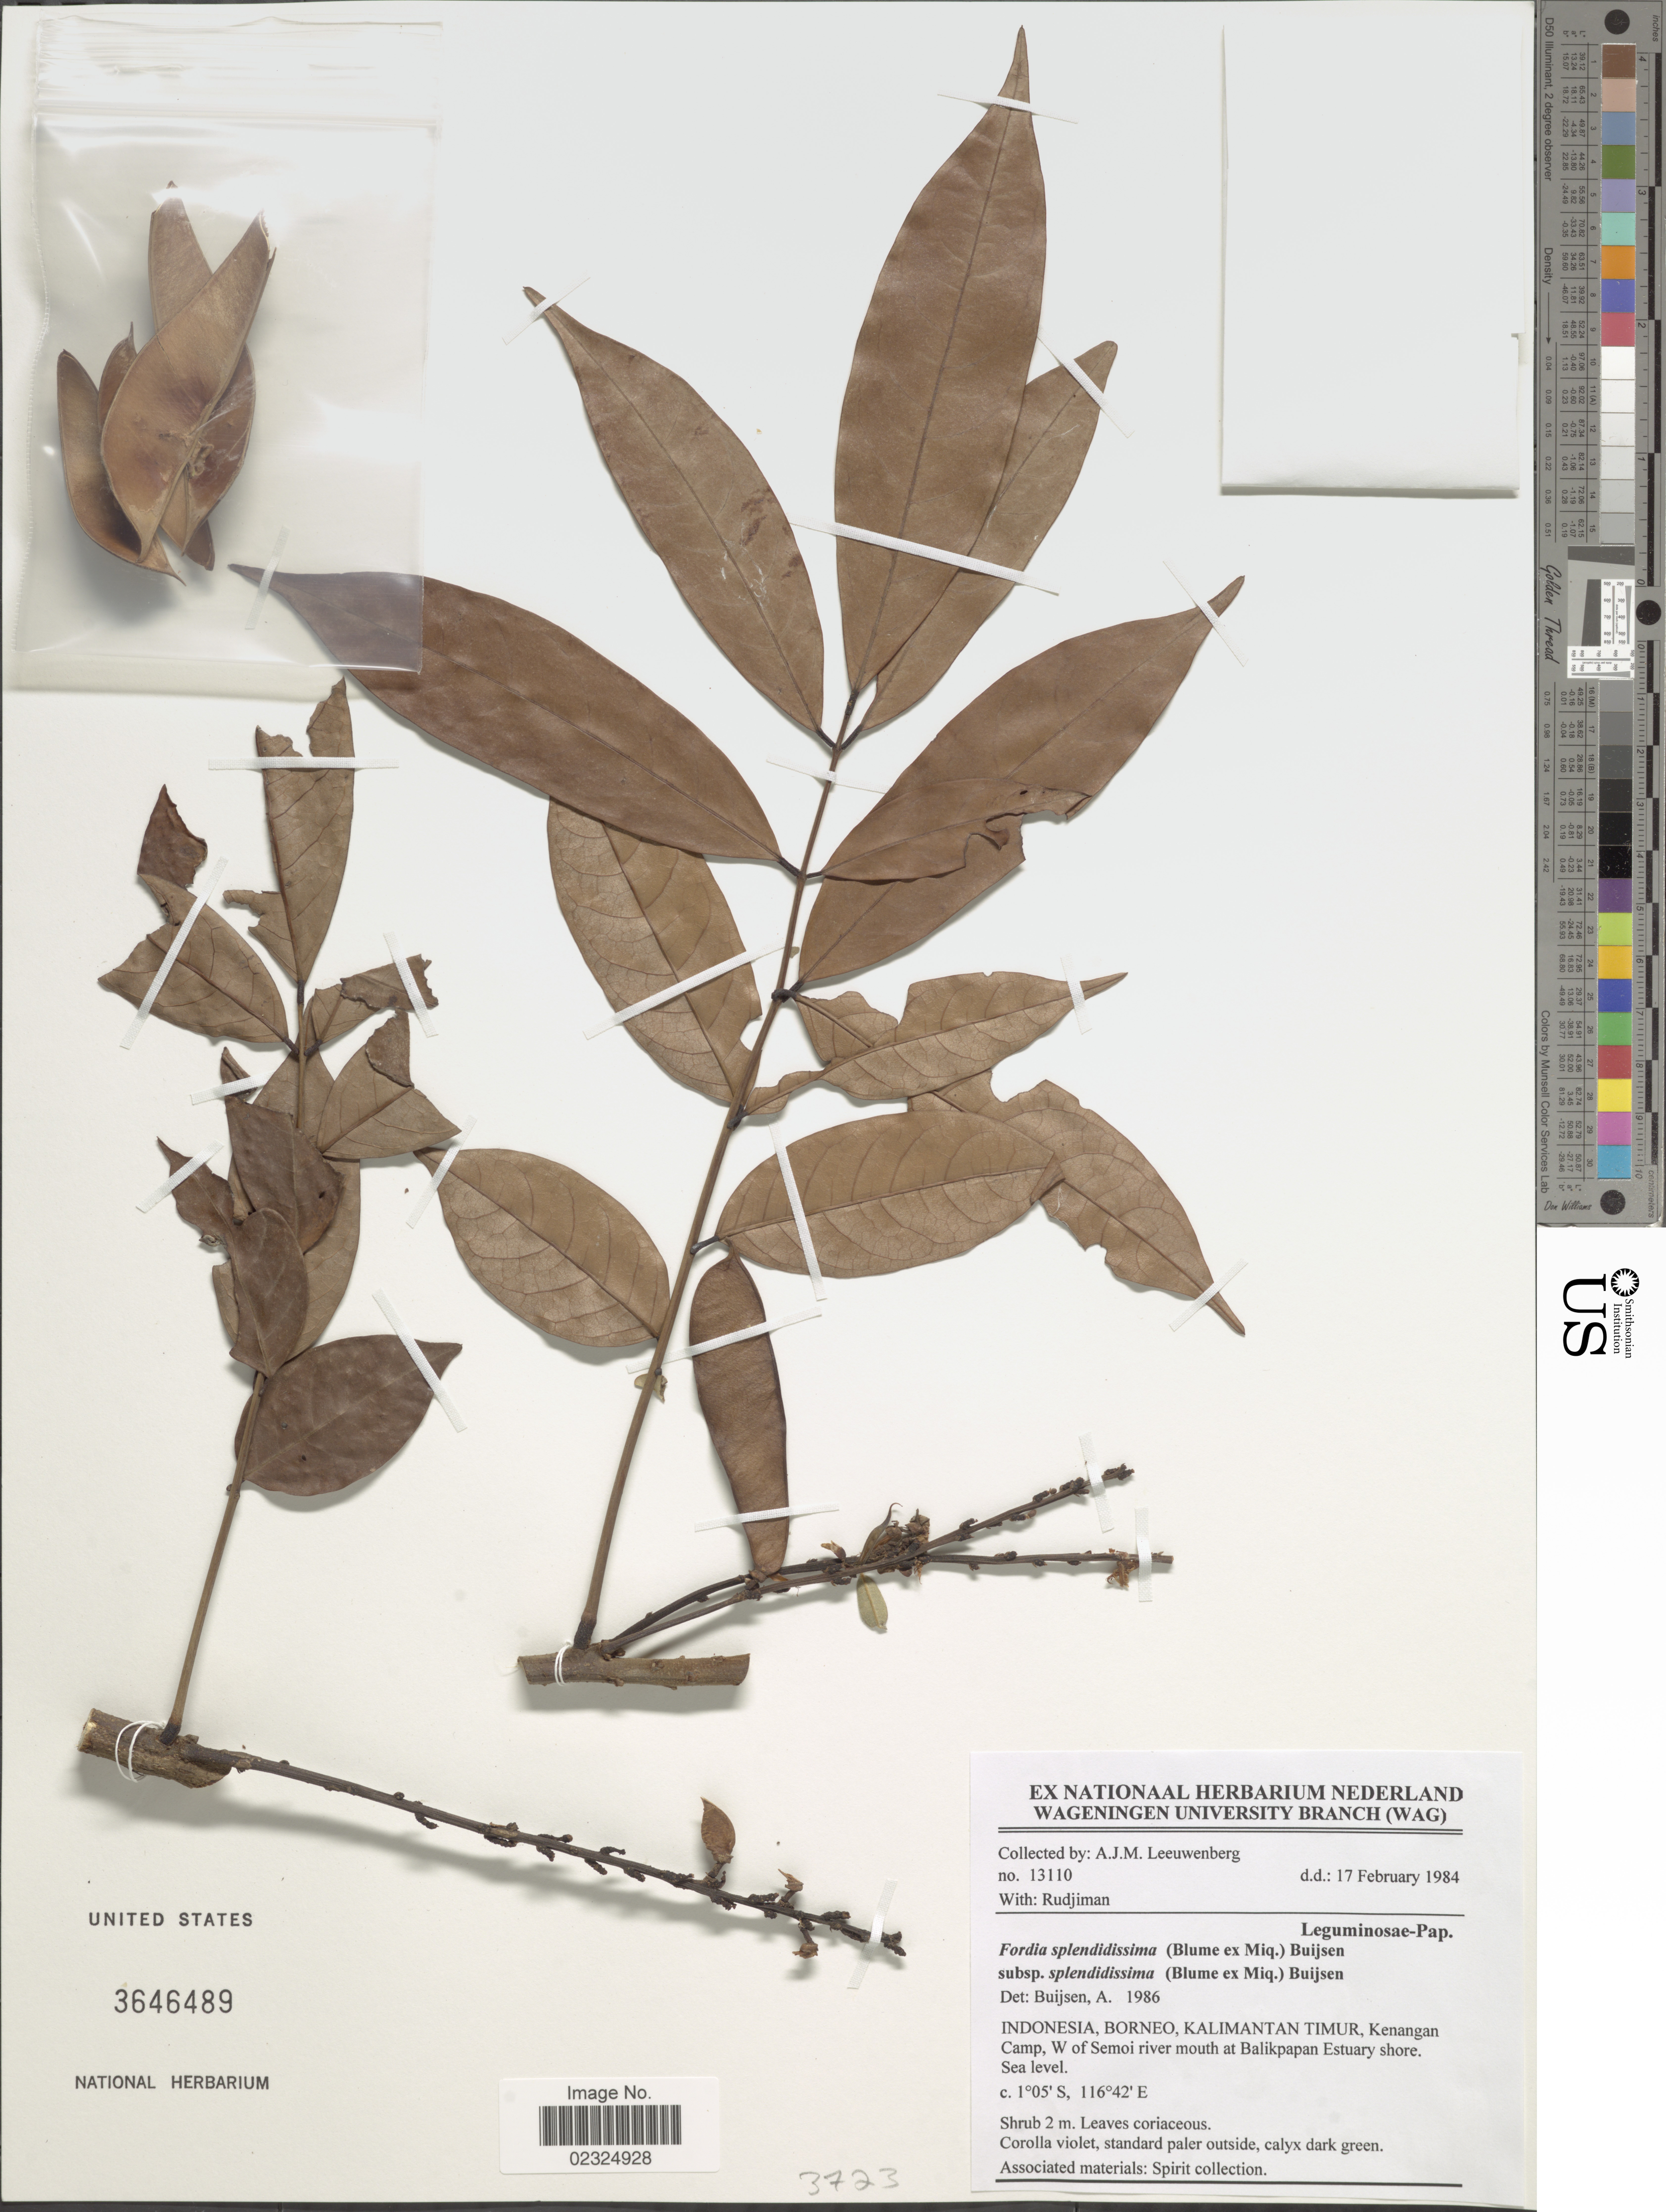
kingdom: Plantae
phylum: Tracheophyta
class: Magnoliopsida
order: Fabales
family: Fabaceae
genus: Fordia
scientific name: Fordia splendidissima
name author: (Blume ex Miq.) Buysen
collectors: A. J. M. Leeuwenberg & Rudjiman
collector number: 13110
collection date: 1984-02-17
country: Indonesia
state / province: Kalimantan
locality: Borneo, Kalimantan Timur, Kenangan Camp, W of Semoi river mouth at Balikpapan Estuary shore.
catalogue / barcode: US 3646489